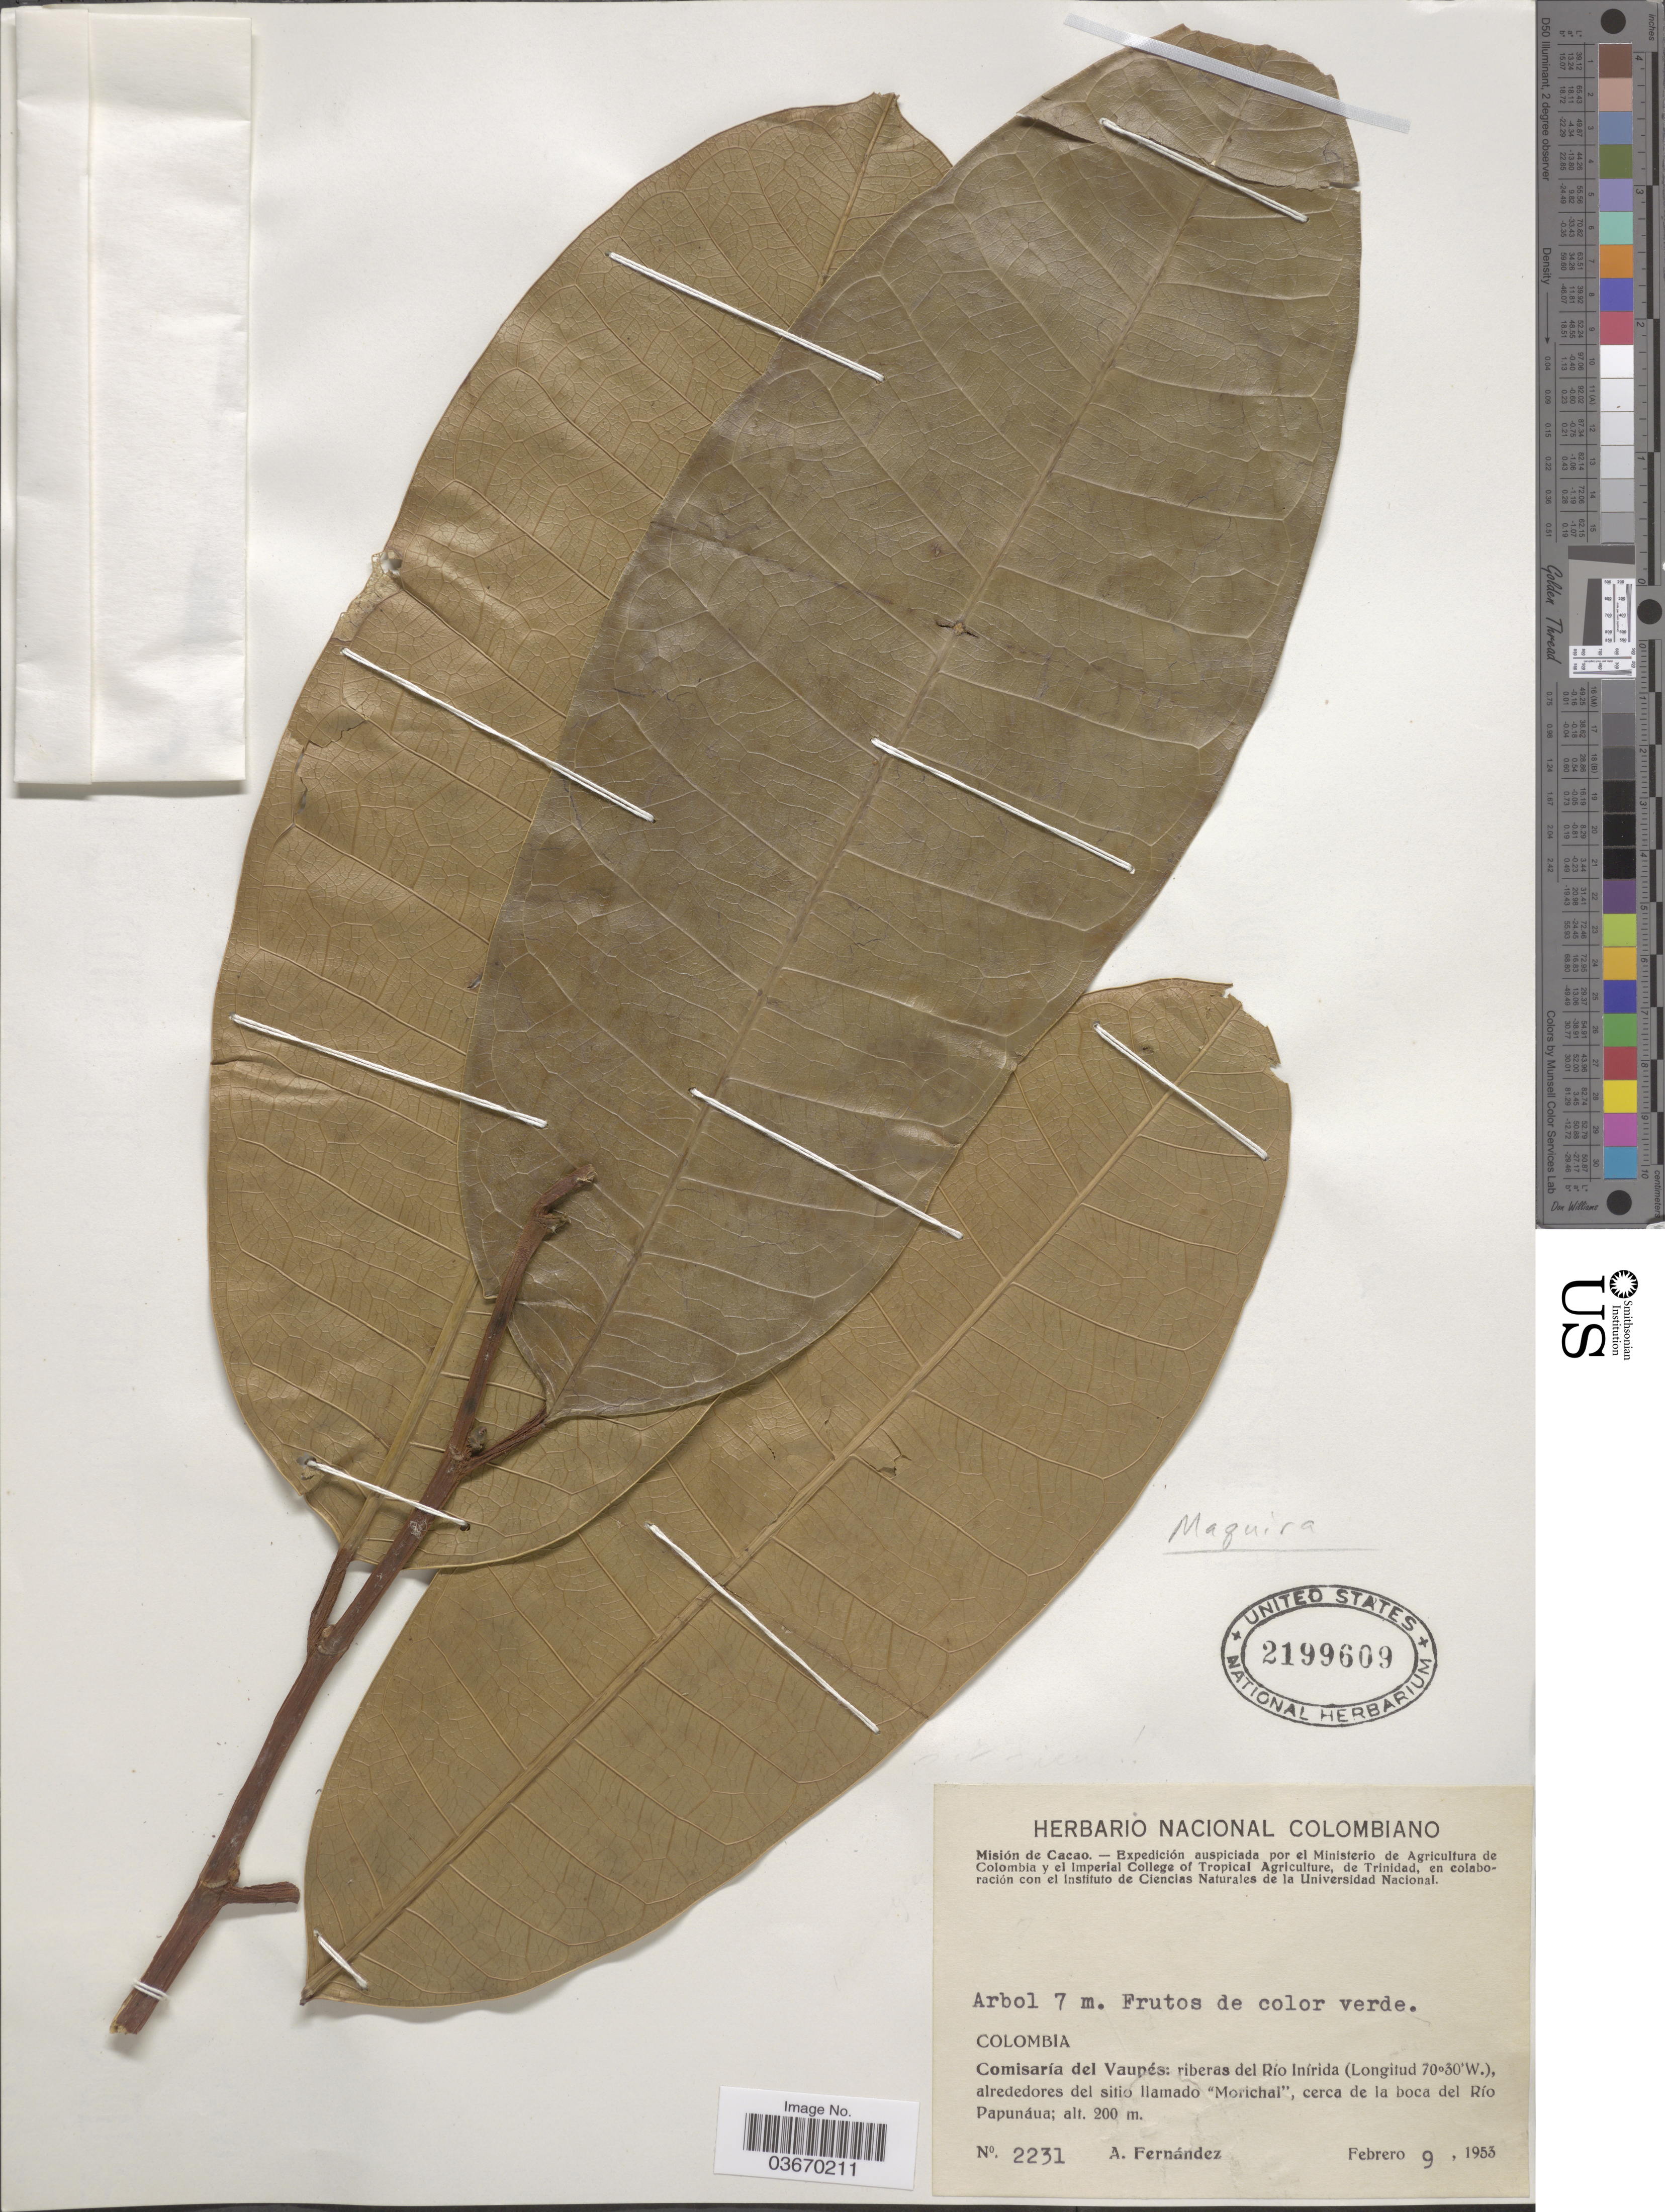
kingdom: Plantae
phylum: Tracheophyta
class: Magnoliopsida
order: Rosales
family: Moraceae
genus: Maquira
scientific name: Maquira sp.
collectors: A. Fernández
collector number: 2231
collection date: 1953-02-09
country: Colombia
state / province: Vaupés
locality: Comisaría del Vaupés: riberas del Río Inírida, alrededores del sitio llamado 'Morichal', cerca de la boca del Río Papunáua.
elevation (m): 200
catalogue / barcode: US 2199609